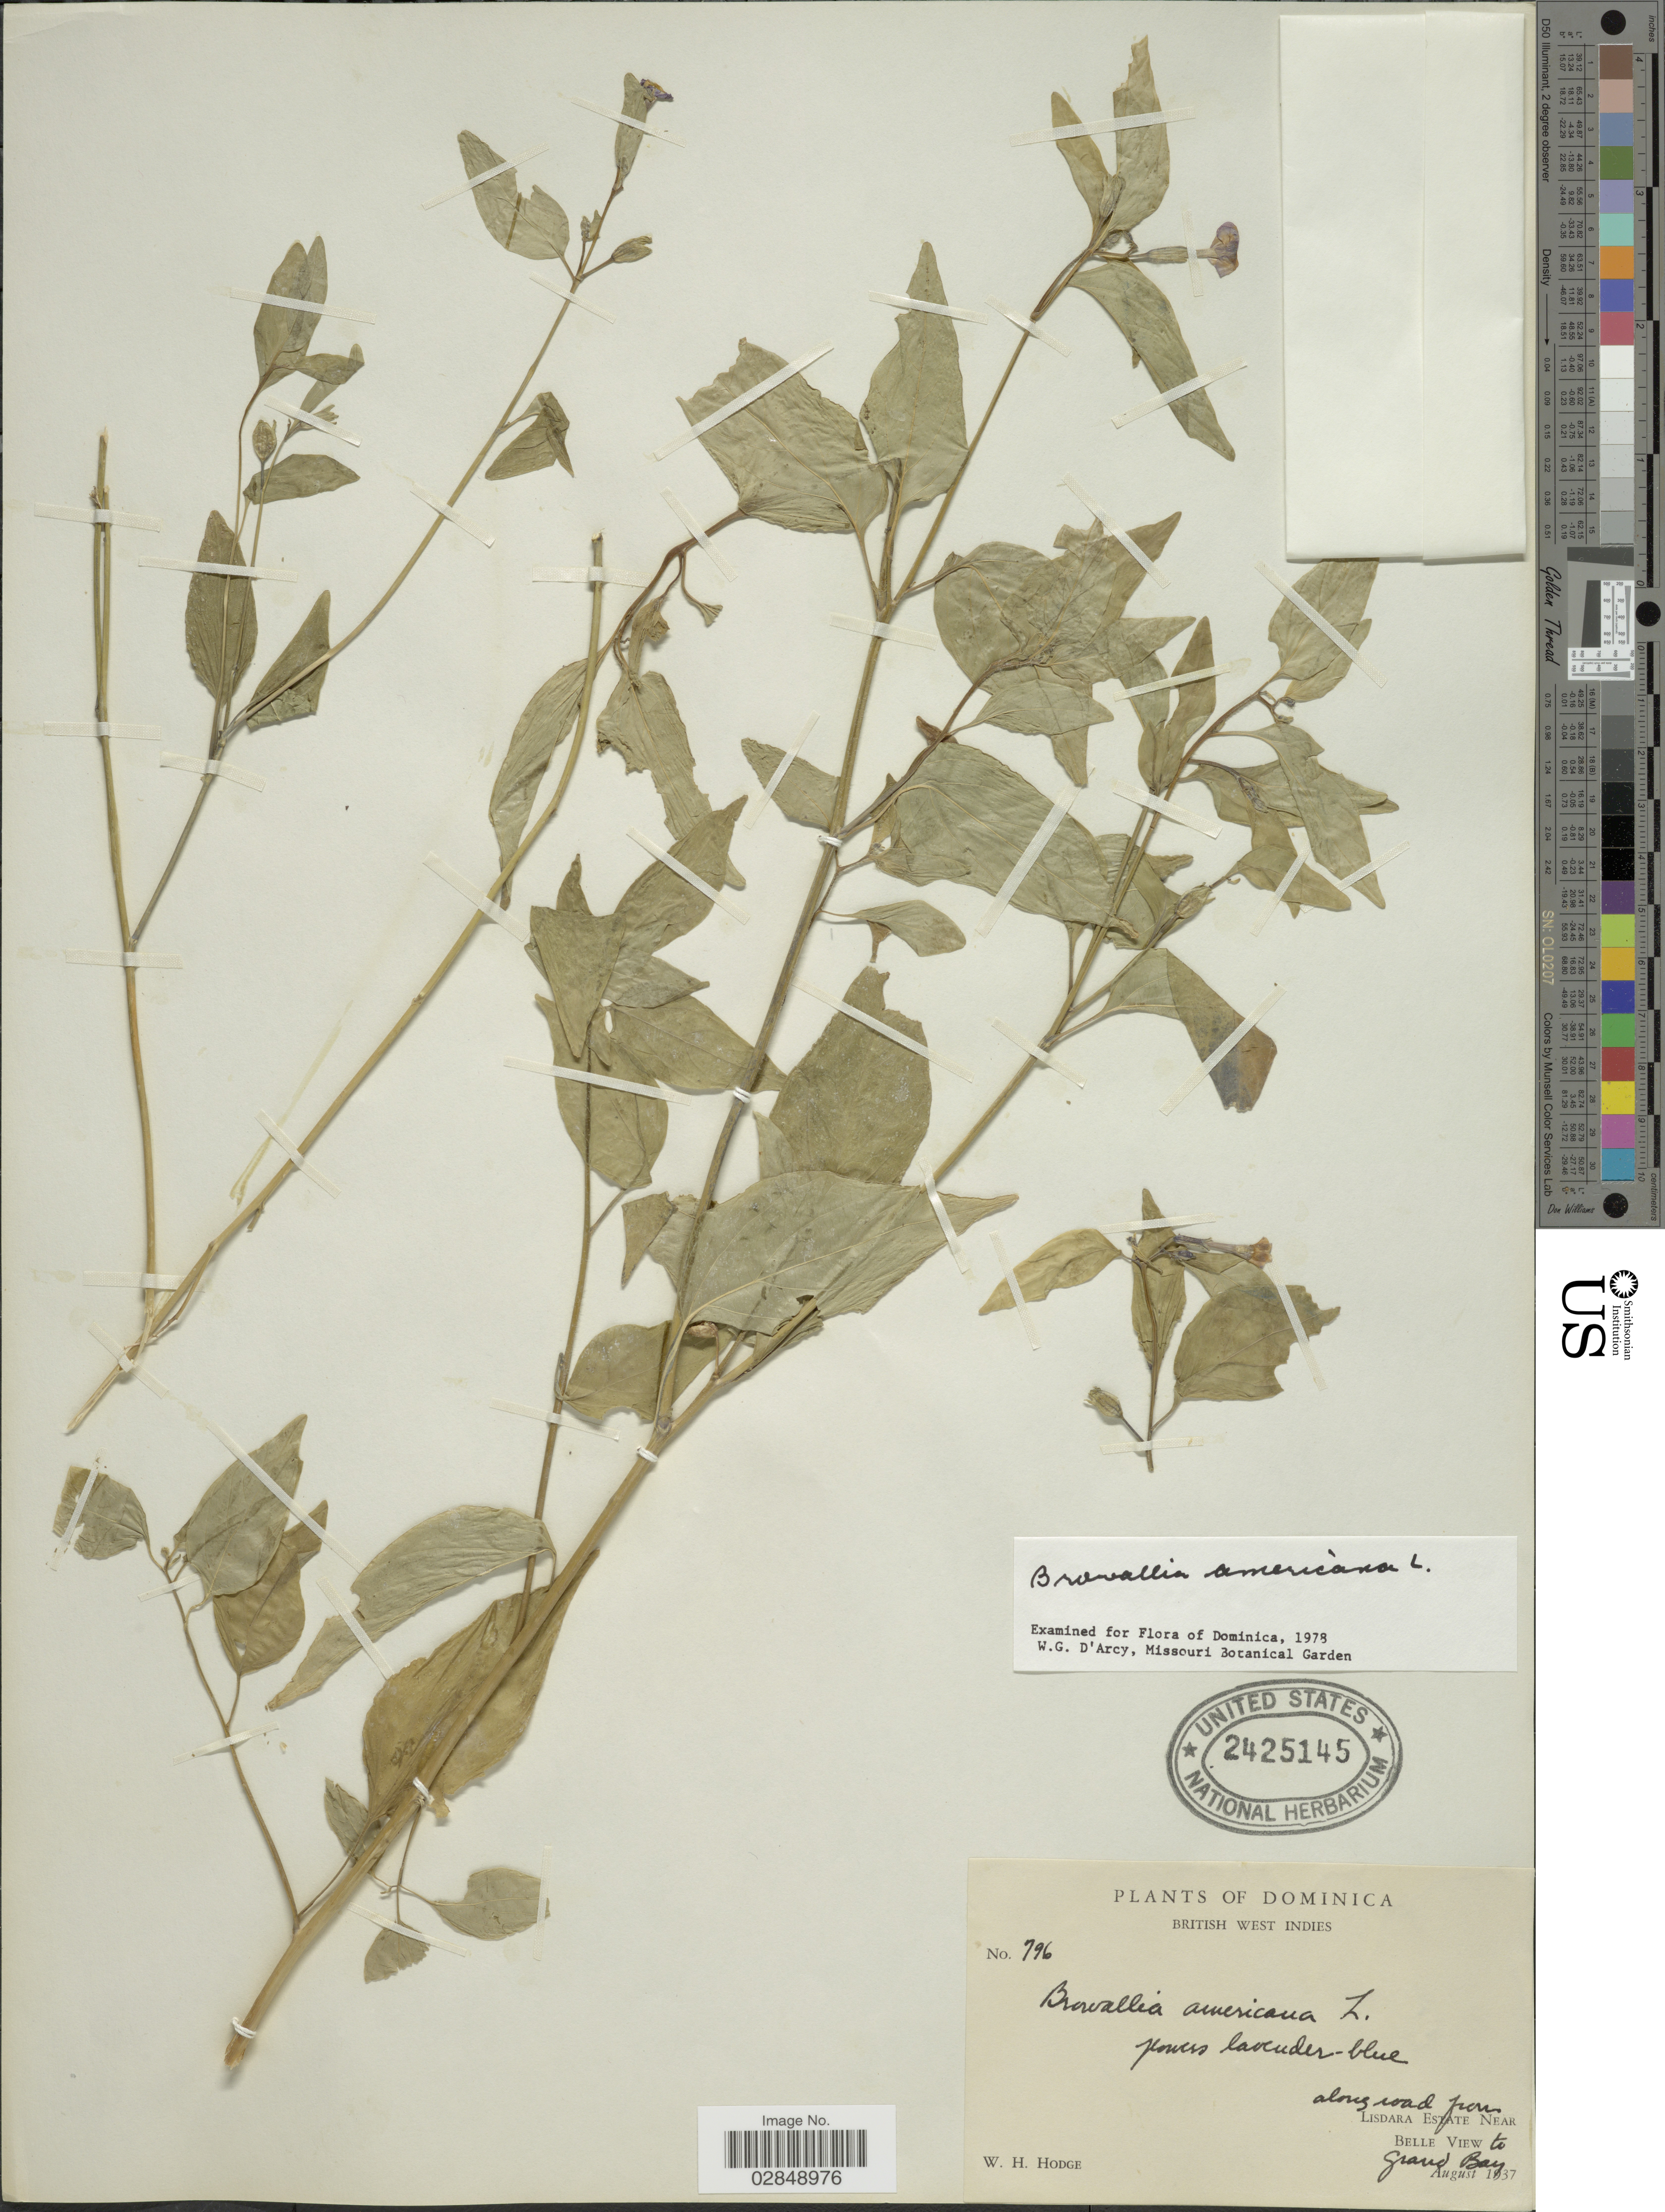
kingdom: Plantae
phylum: Tracheophyta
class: Magnoliopsida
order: Solanales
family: Solanaceae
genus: Browallia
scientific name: Browallia americana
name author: L.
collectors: W. Hodge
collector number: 796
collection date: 1937-08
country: Dominica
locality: British West Indies, along road from Lisdara Estate near Belle View to Grand Bay.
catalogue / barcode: US 2425145